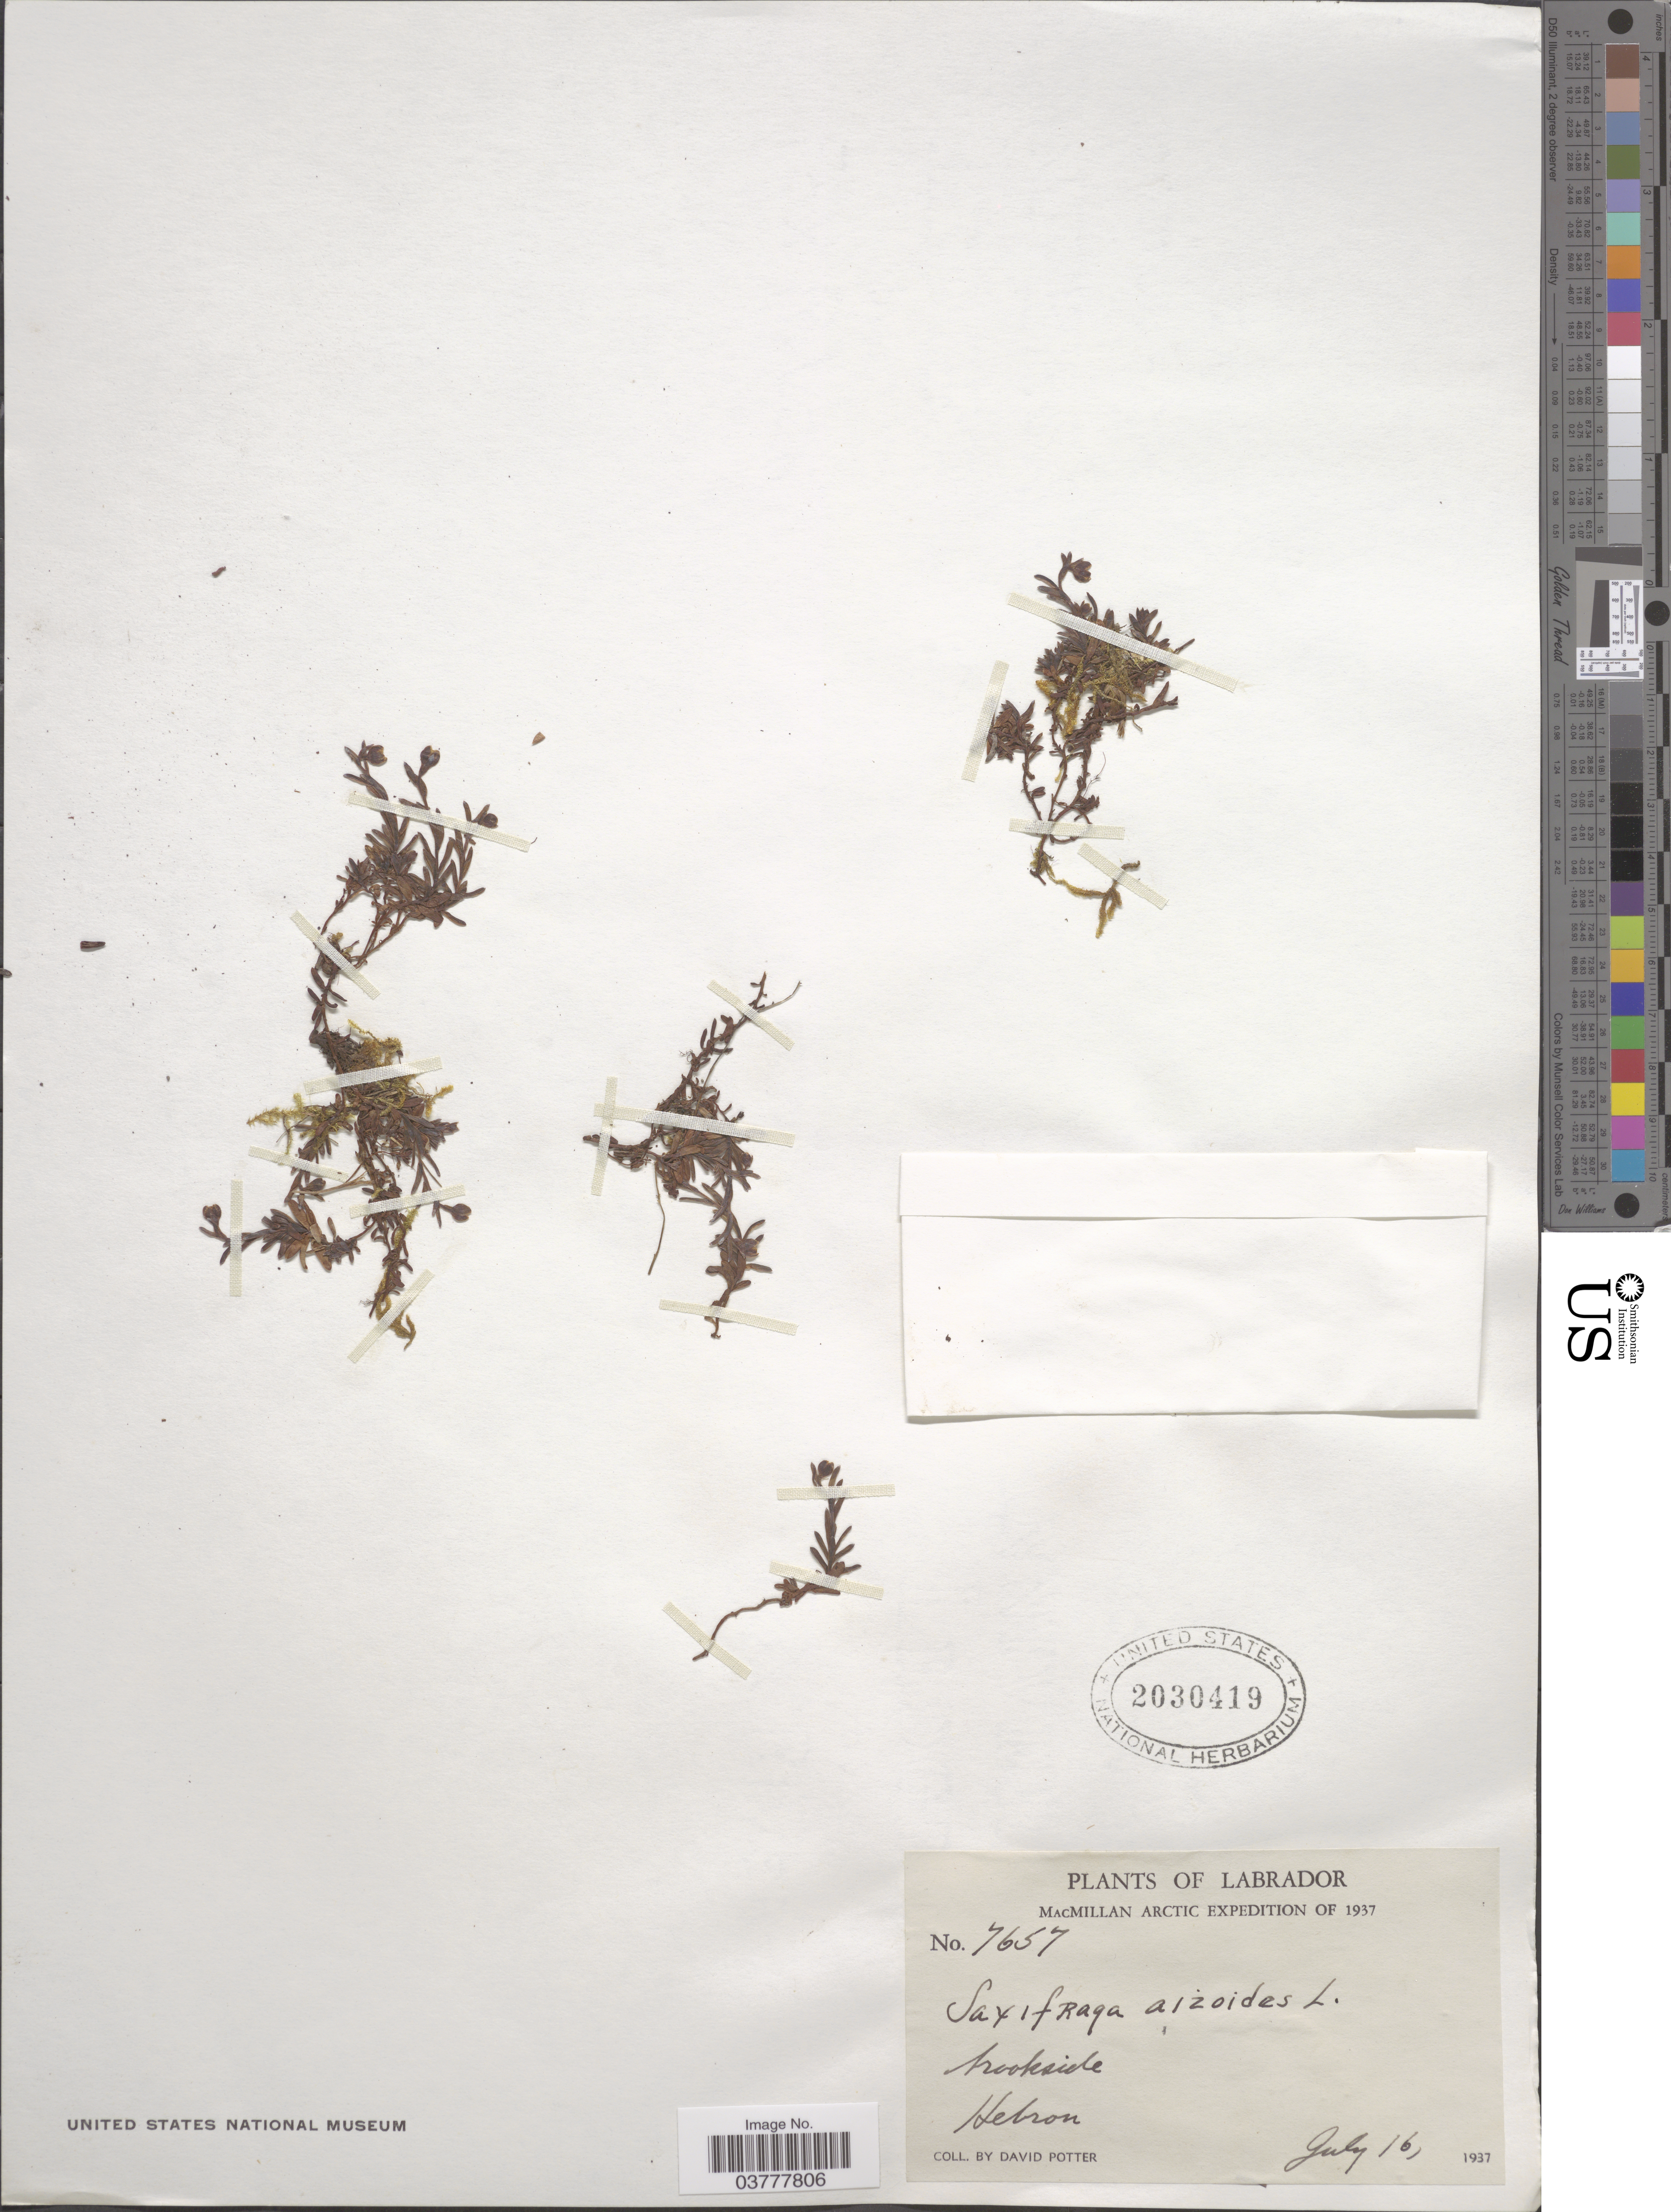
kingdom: Plantae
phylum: Tracheophyta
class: Magnoliopsida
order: Saxifragales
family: Saxifragaceae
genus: Saxifraga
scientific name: Saxifraga aizoides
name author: L.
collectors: D. Potter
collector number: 7657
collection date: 1937-07-16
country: Canada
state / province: Newfoundland and Labrador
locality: Labrador. Brookside Hebron.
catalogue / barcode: US 2030419